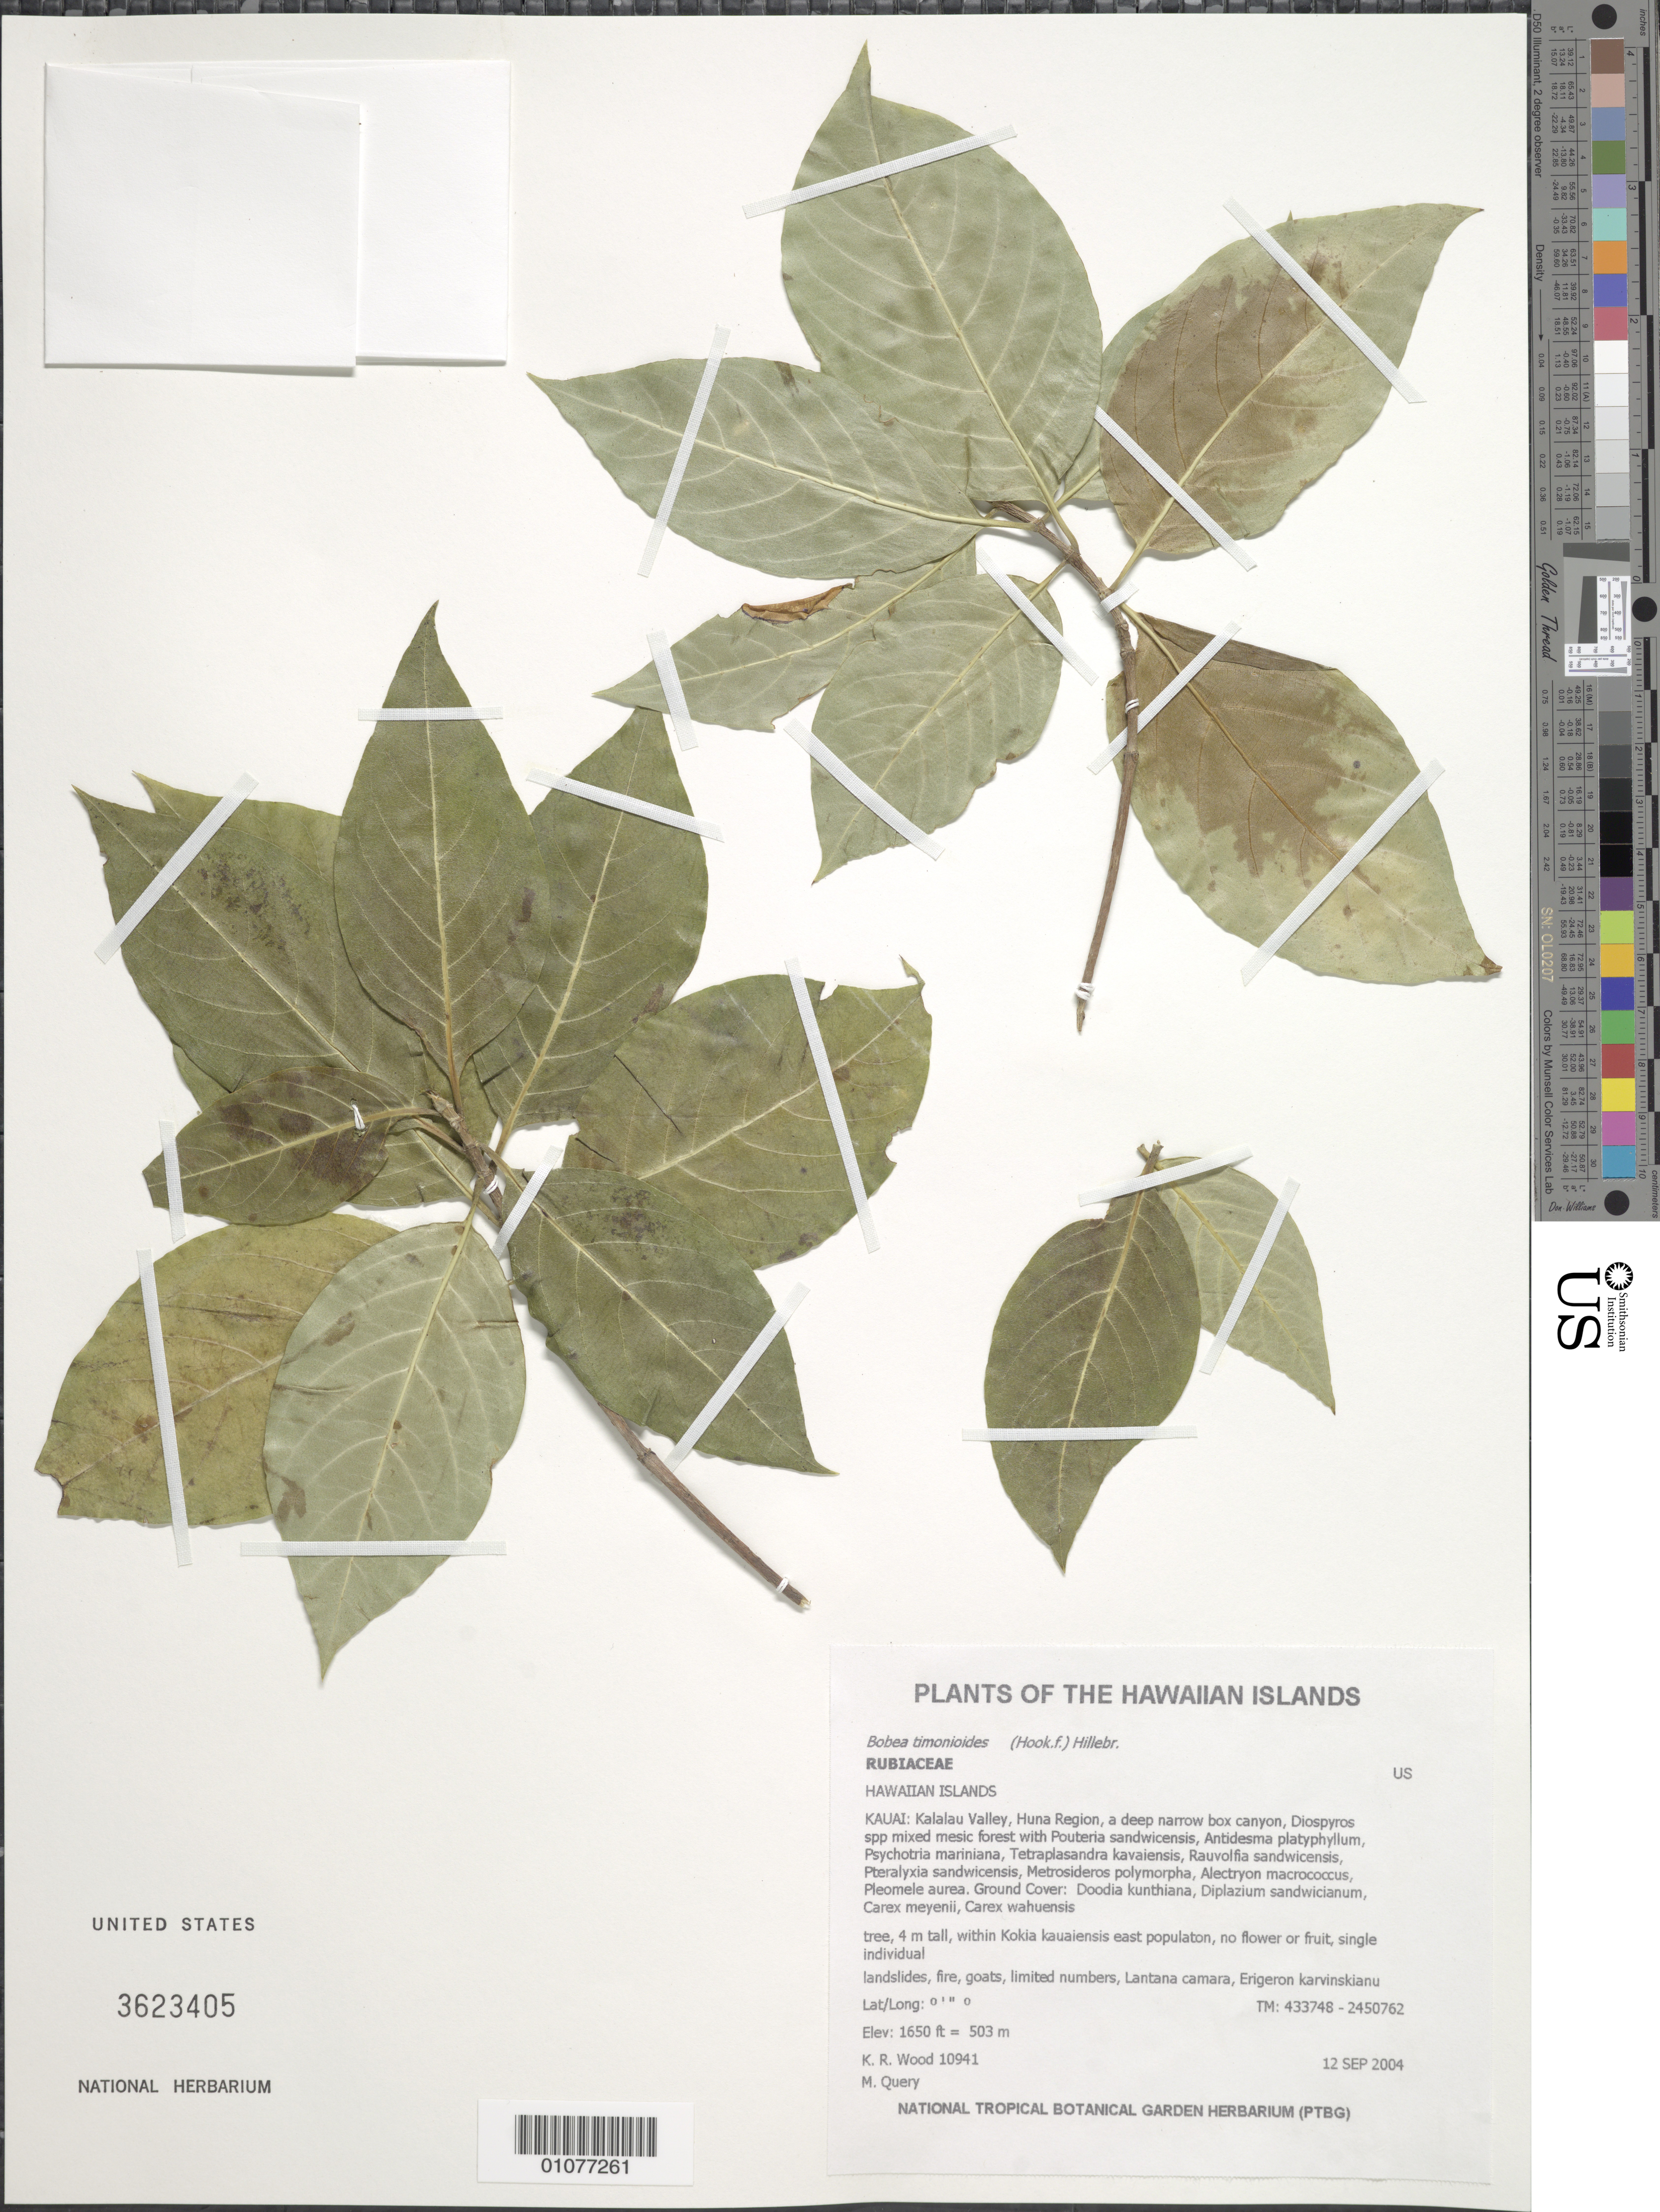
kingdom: Plantae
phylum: Tracheophyta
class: Magnoliopsida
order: Gentianales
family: Rubiaceae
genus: Bobea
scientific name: Bobea timonioides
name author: (Hook. f.) Hillebr.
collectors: K. R. Wood & M. Query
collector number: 10941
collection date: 2004-09-12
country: United States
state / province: Hawaii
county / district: Kaui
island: Kaua'i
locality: Kalalau Valley, Huna region, a deep, narrow box canyon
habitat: mixed mesic forest, within Kokia kauaiensis E population; landslides, fire, goats, limited numbers, Lantana camara, Erigeron karvinskianu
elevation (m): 503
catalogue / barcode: US 3623405